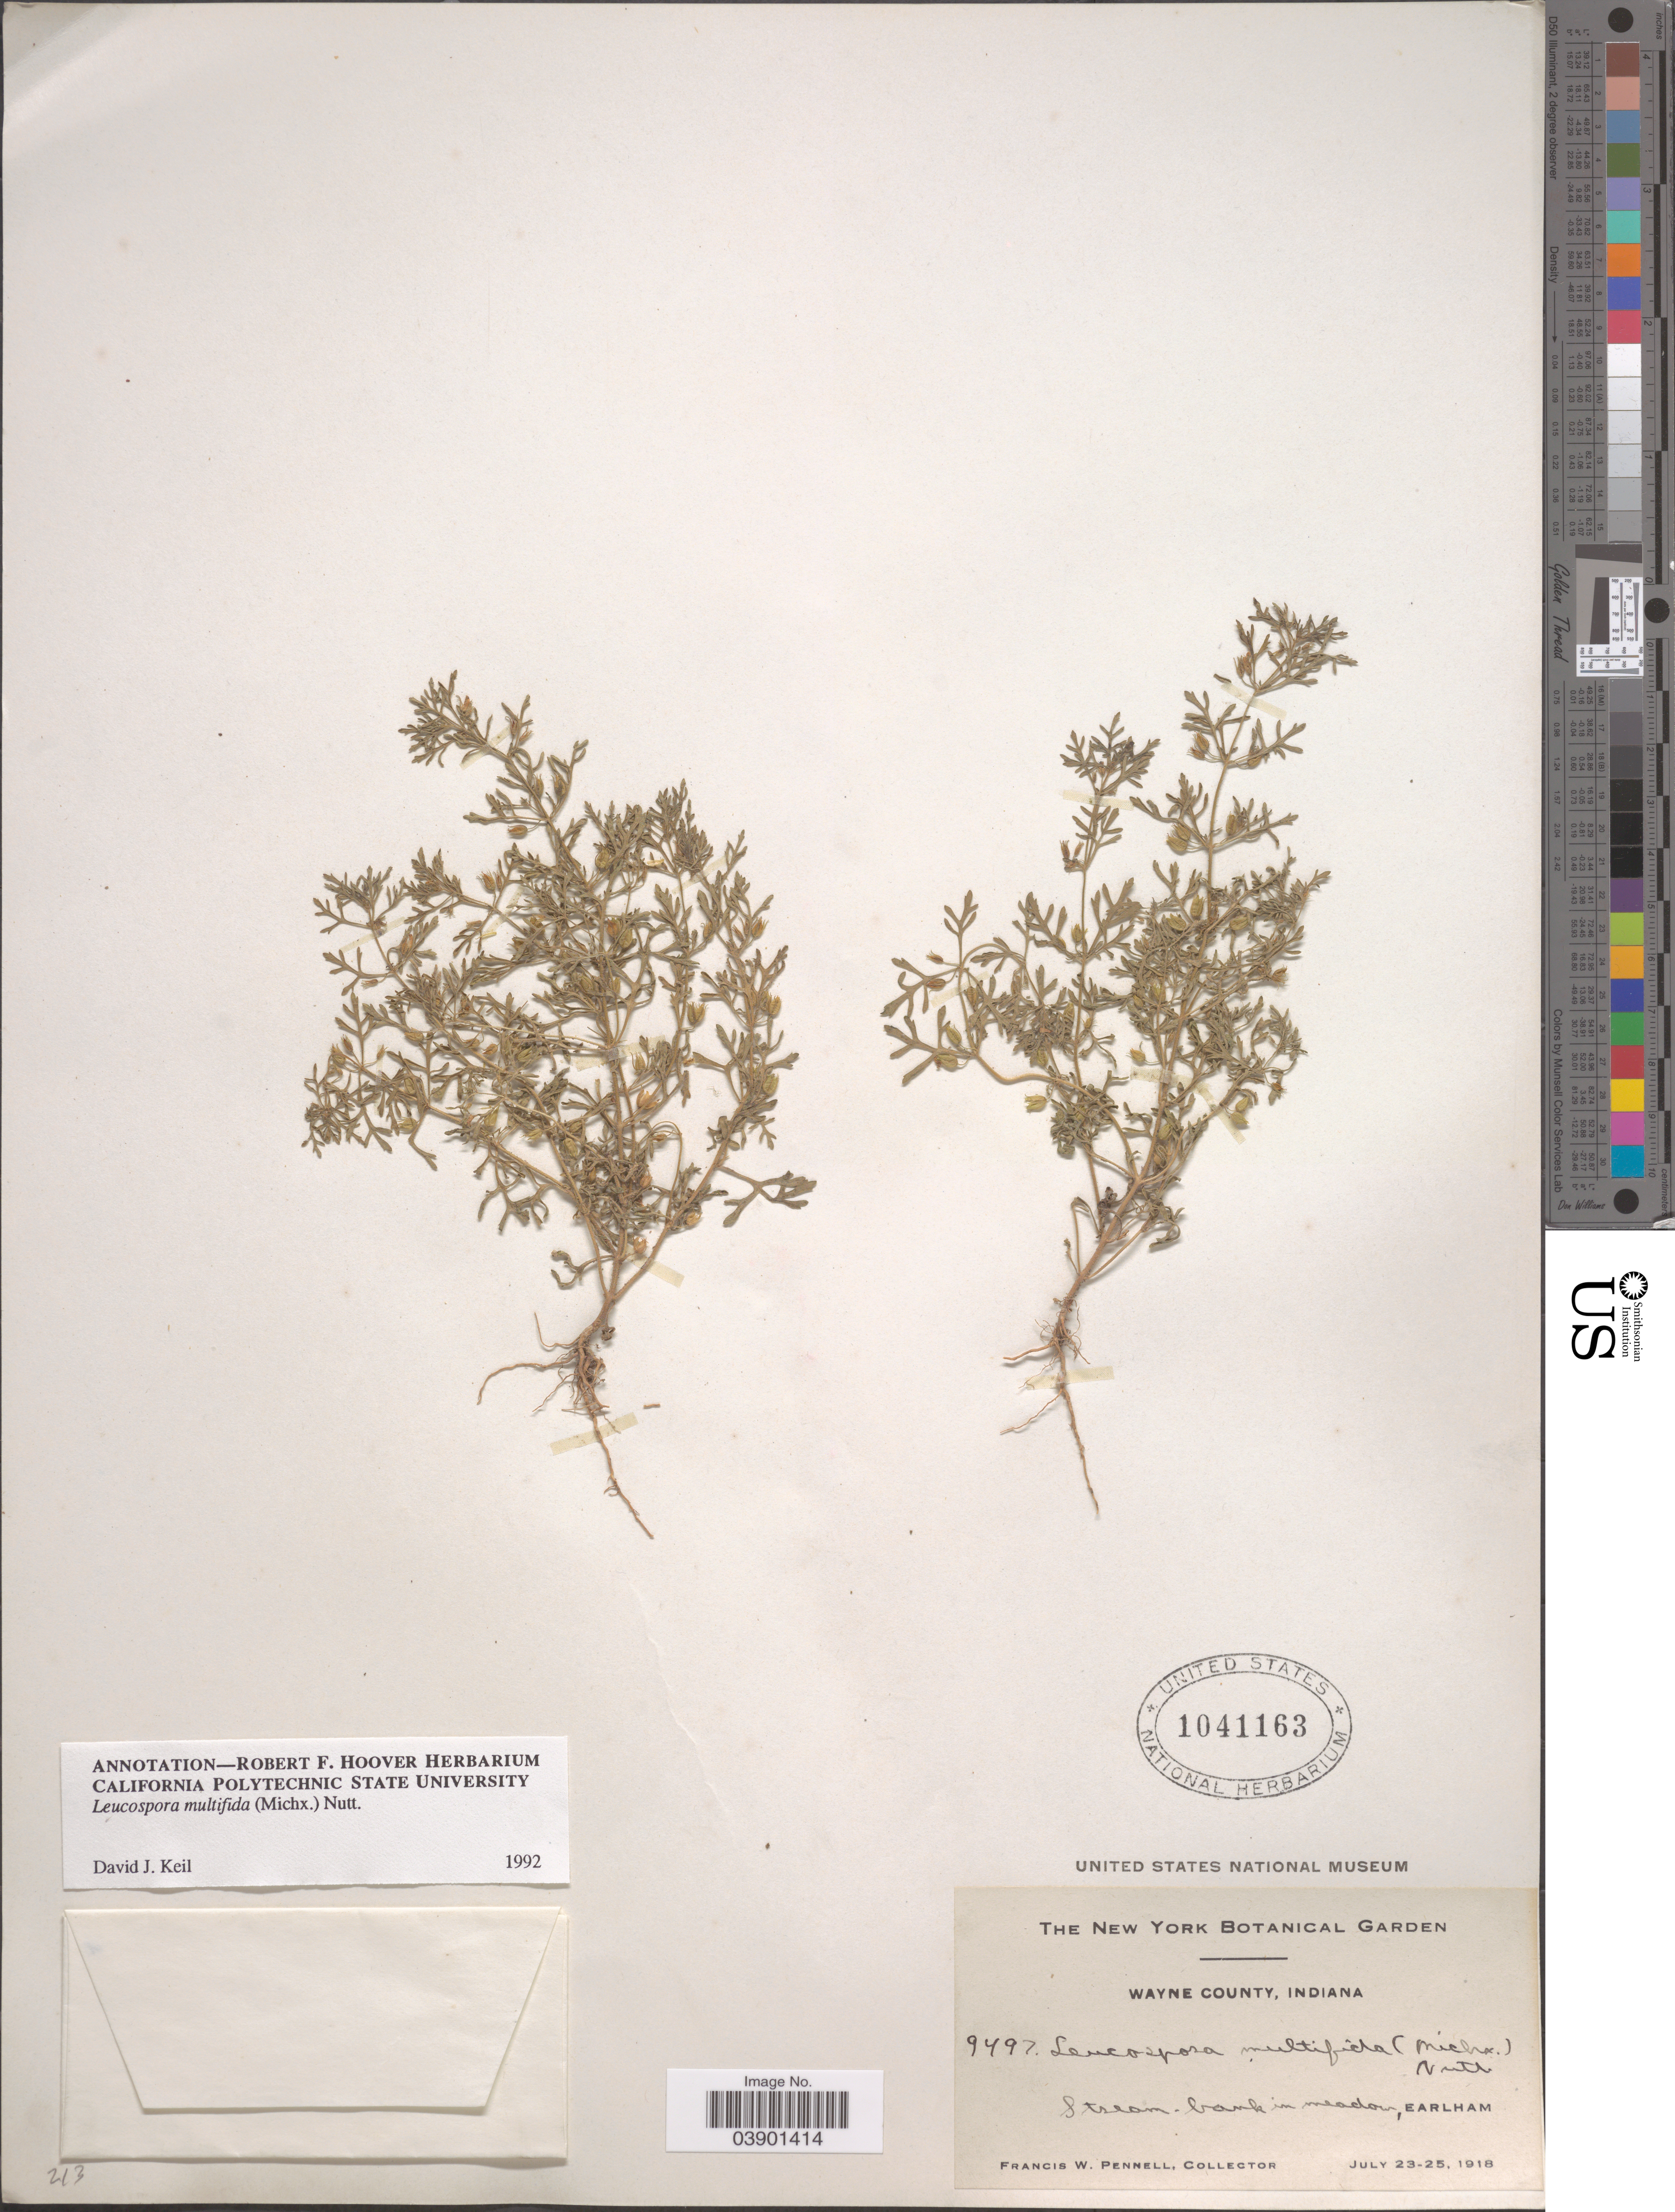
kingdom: Plantae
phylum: Tracheophyta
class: Magnoliopsida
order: Lamiales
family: Plantaginaceae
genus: Leucospora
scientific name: Leucospora multifida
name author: (Michx.) Nutt.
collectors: F. W. Pennell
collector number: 9497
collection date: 1918-07-23/1918-07-25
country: United States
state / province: Indiana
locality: Wayne County. In meadow, Earlham.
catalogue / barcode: US 1041163